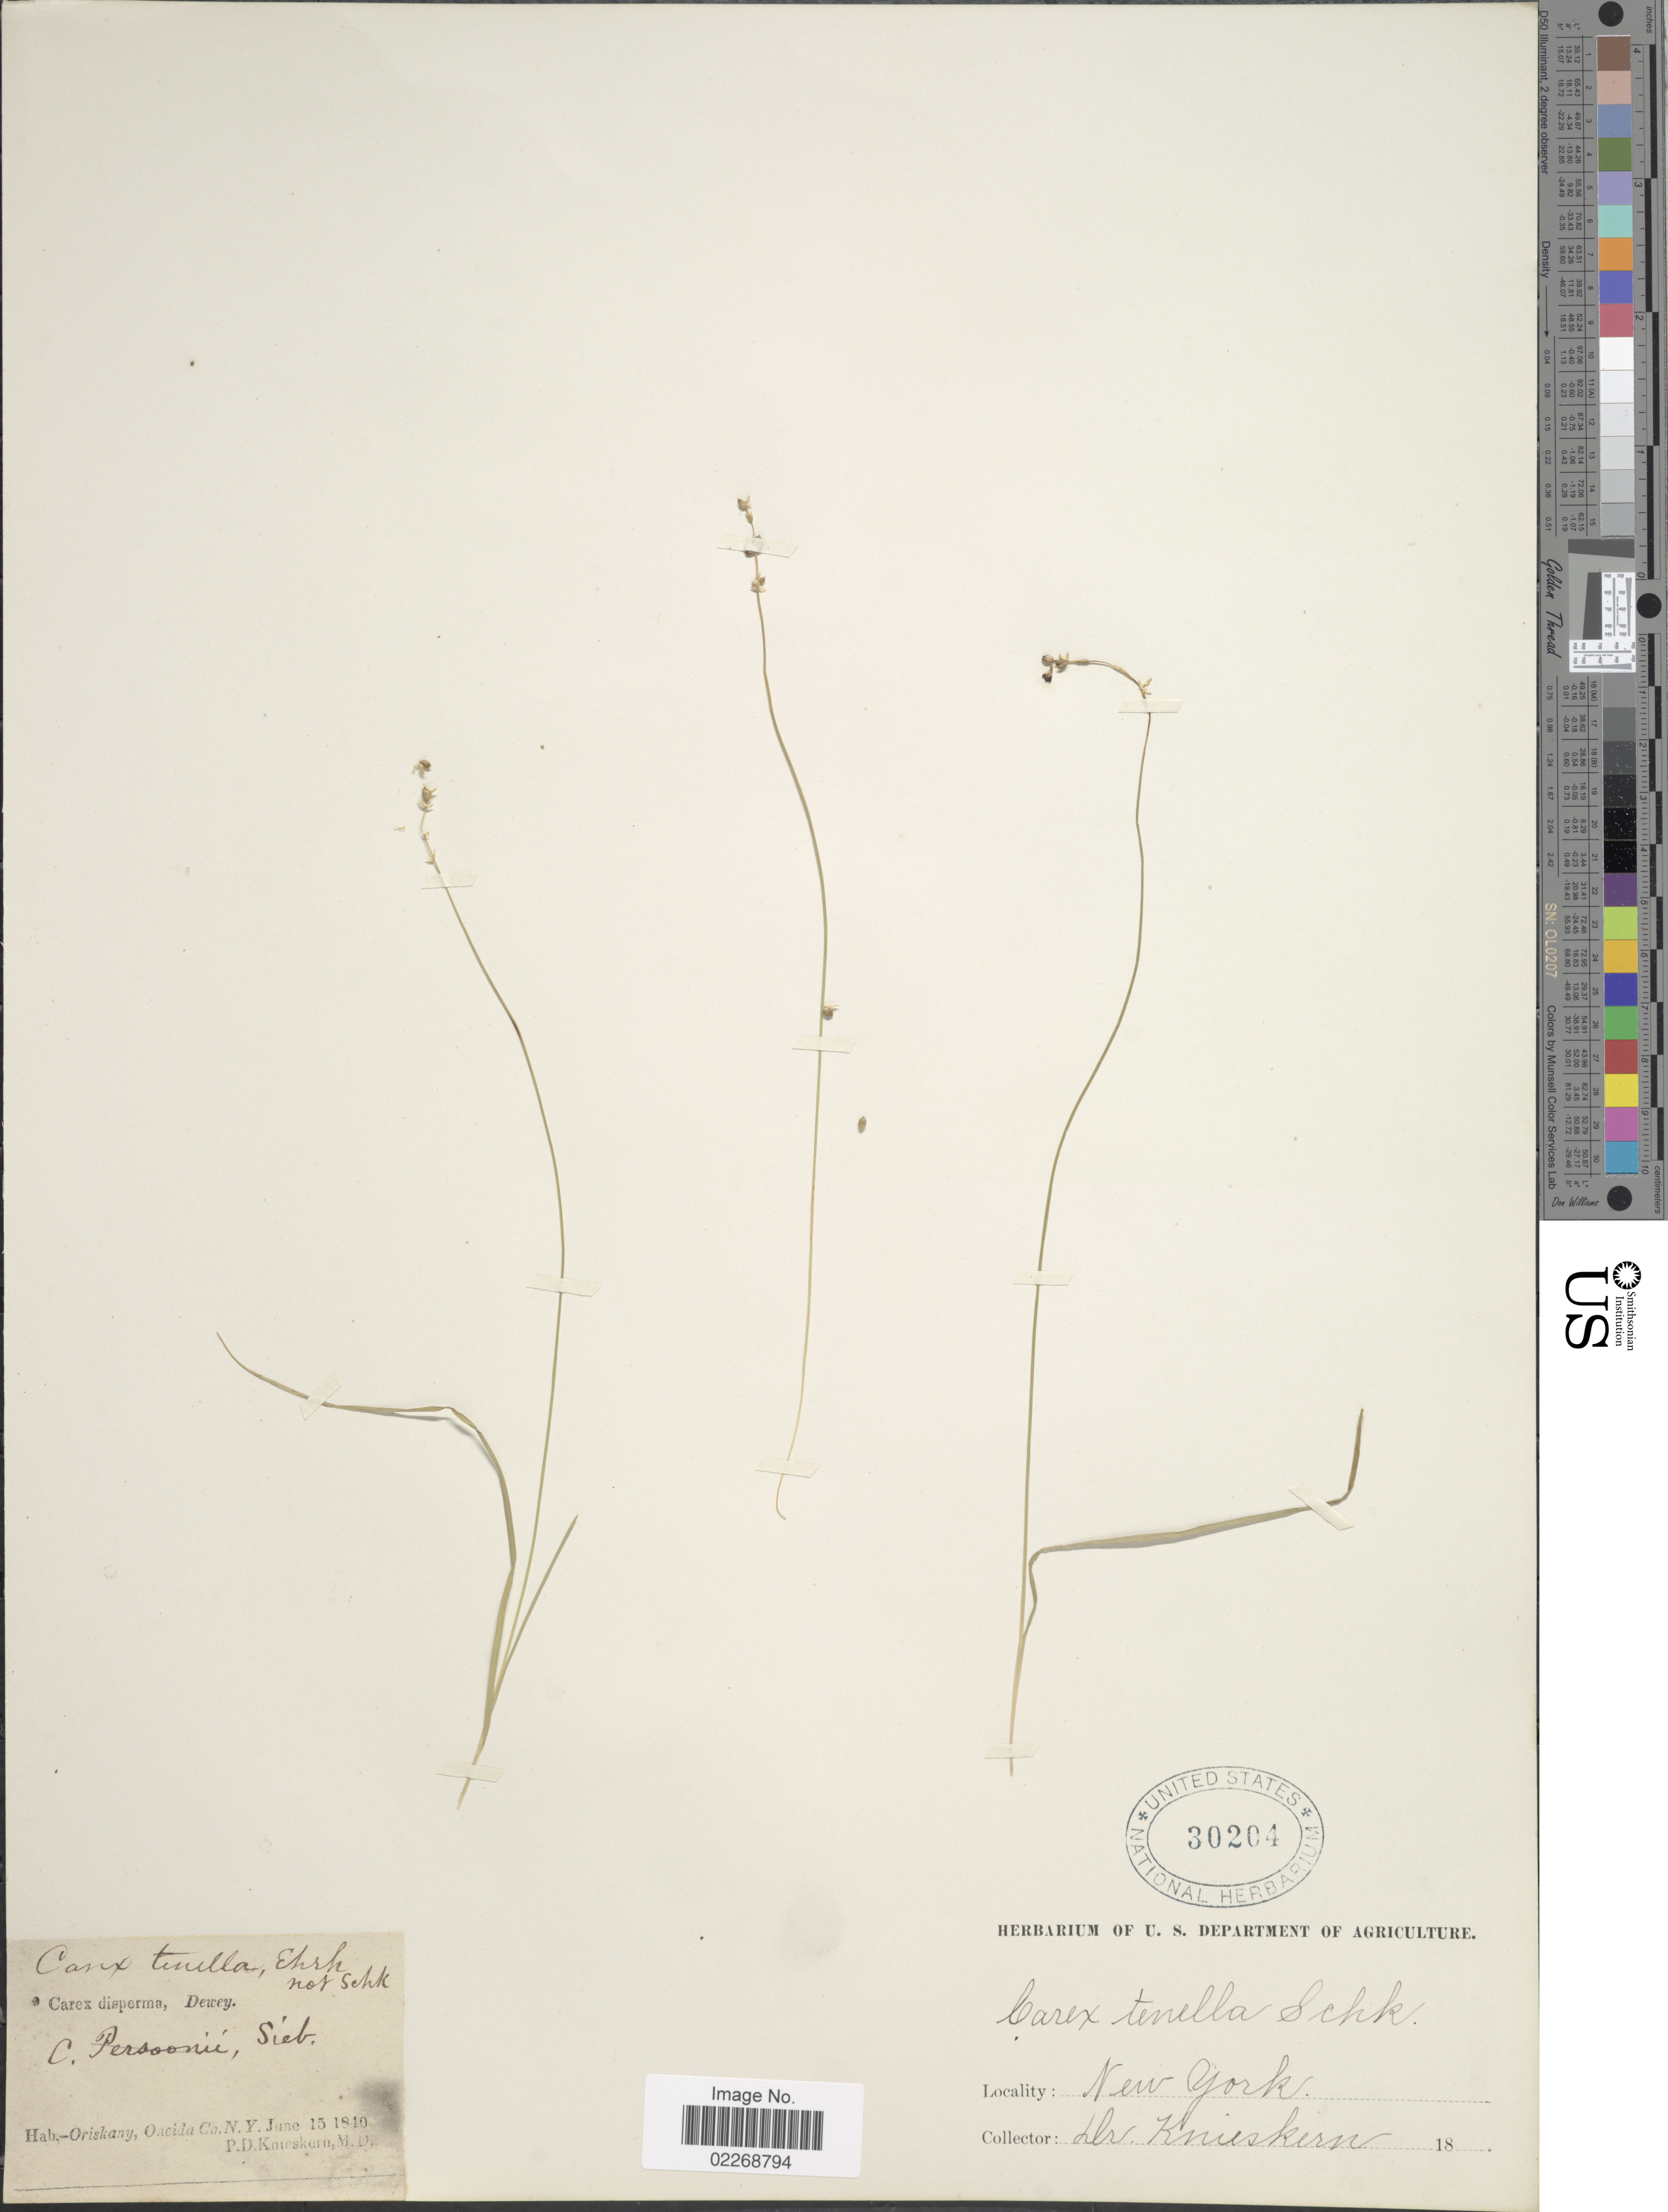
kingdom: Plantae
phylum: Tracheophyta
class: Liliopsida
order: Poales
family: Cyperaceae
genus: Carex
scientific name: Carex disperma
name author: Dewey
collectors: P. D. Knieskern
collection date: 1840-06-15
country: United States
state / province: New York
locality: Oriskany, Oacida Co.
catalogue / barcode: US 30204